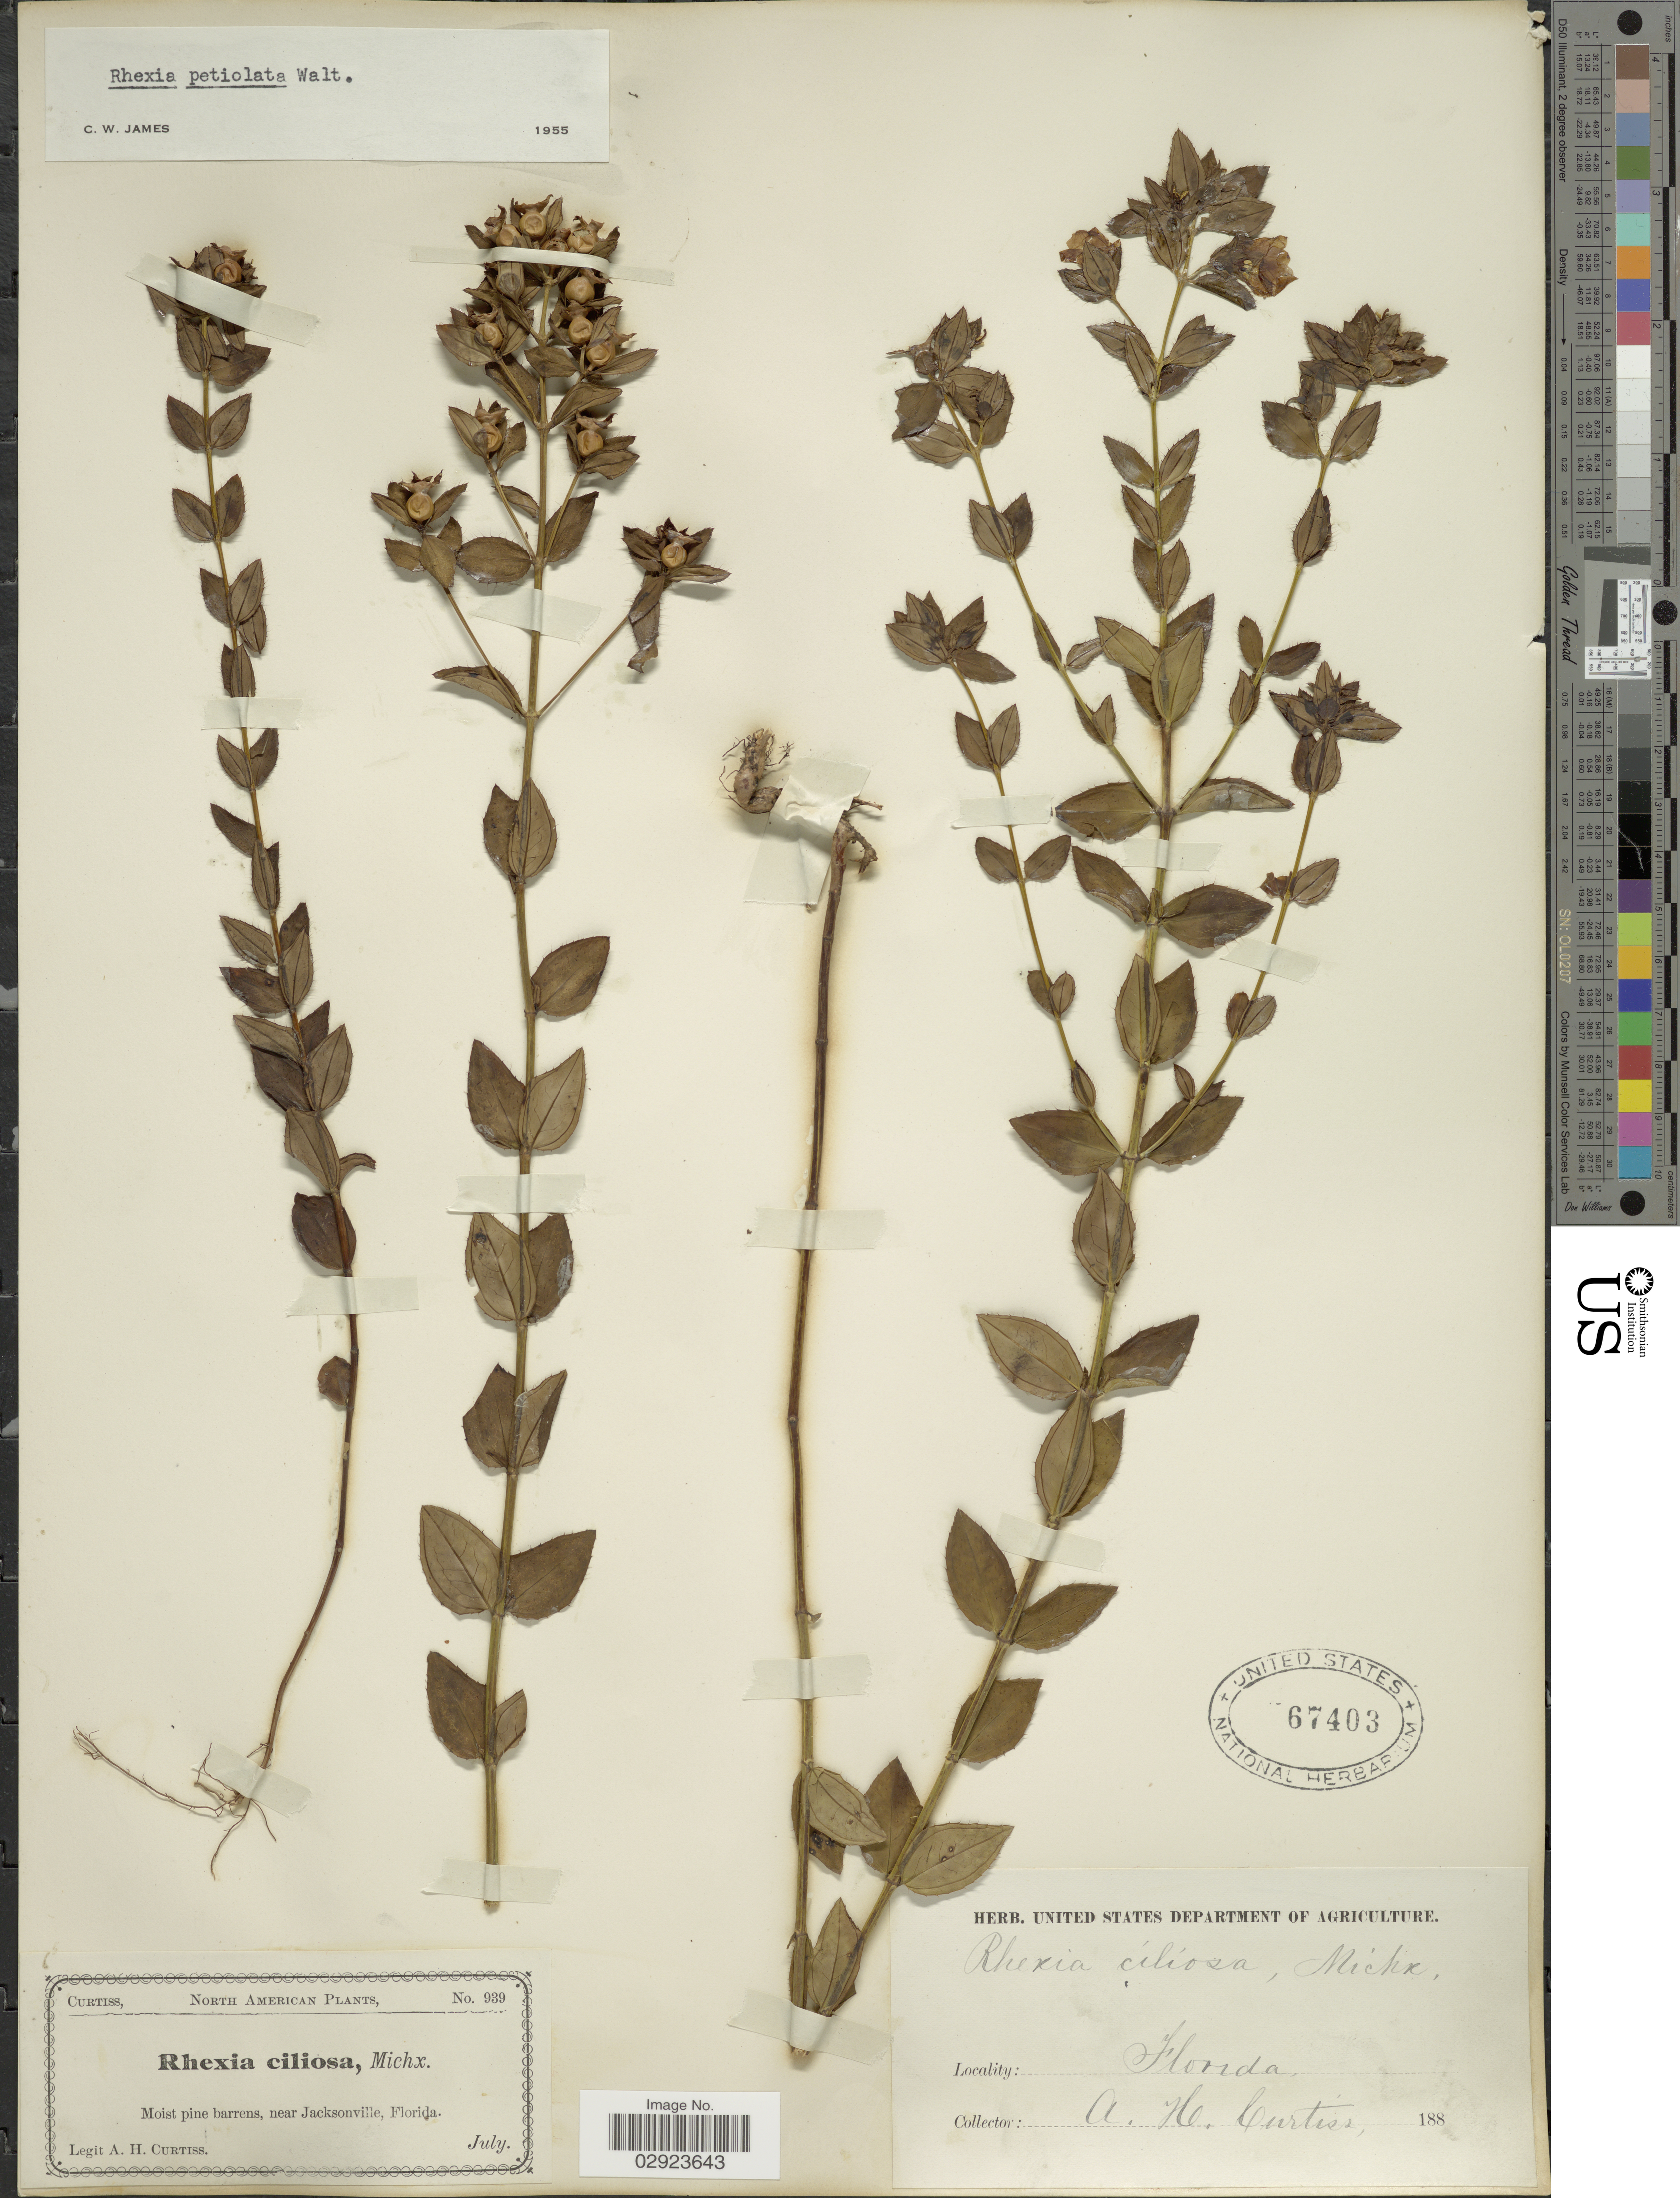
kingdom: Plantae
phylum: Tracheophyta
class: Magnoliopsida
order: Myrtales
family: Melastomataceae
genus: Rhexia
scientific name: Rhexia petiolata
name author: Walter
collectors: A. H. Curtiss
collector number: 939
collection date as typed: July 188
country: United States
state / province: Florida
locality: Near Jacksonville.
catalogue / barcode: US 67403